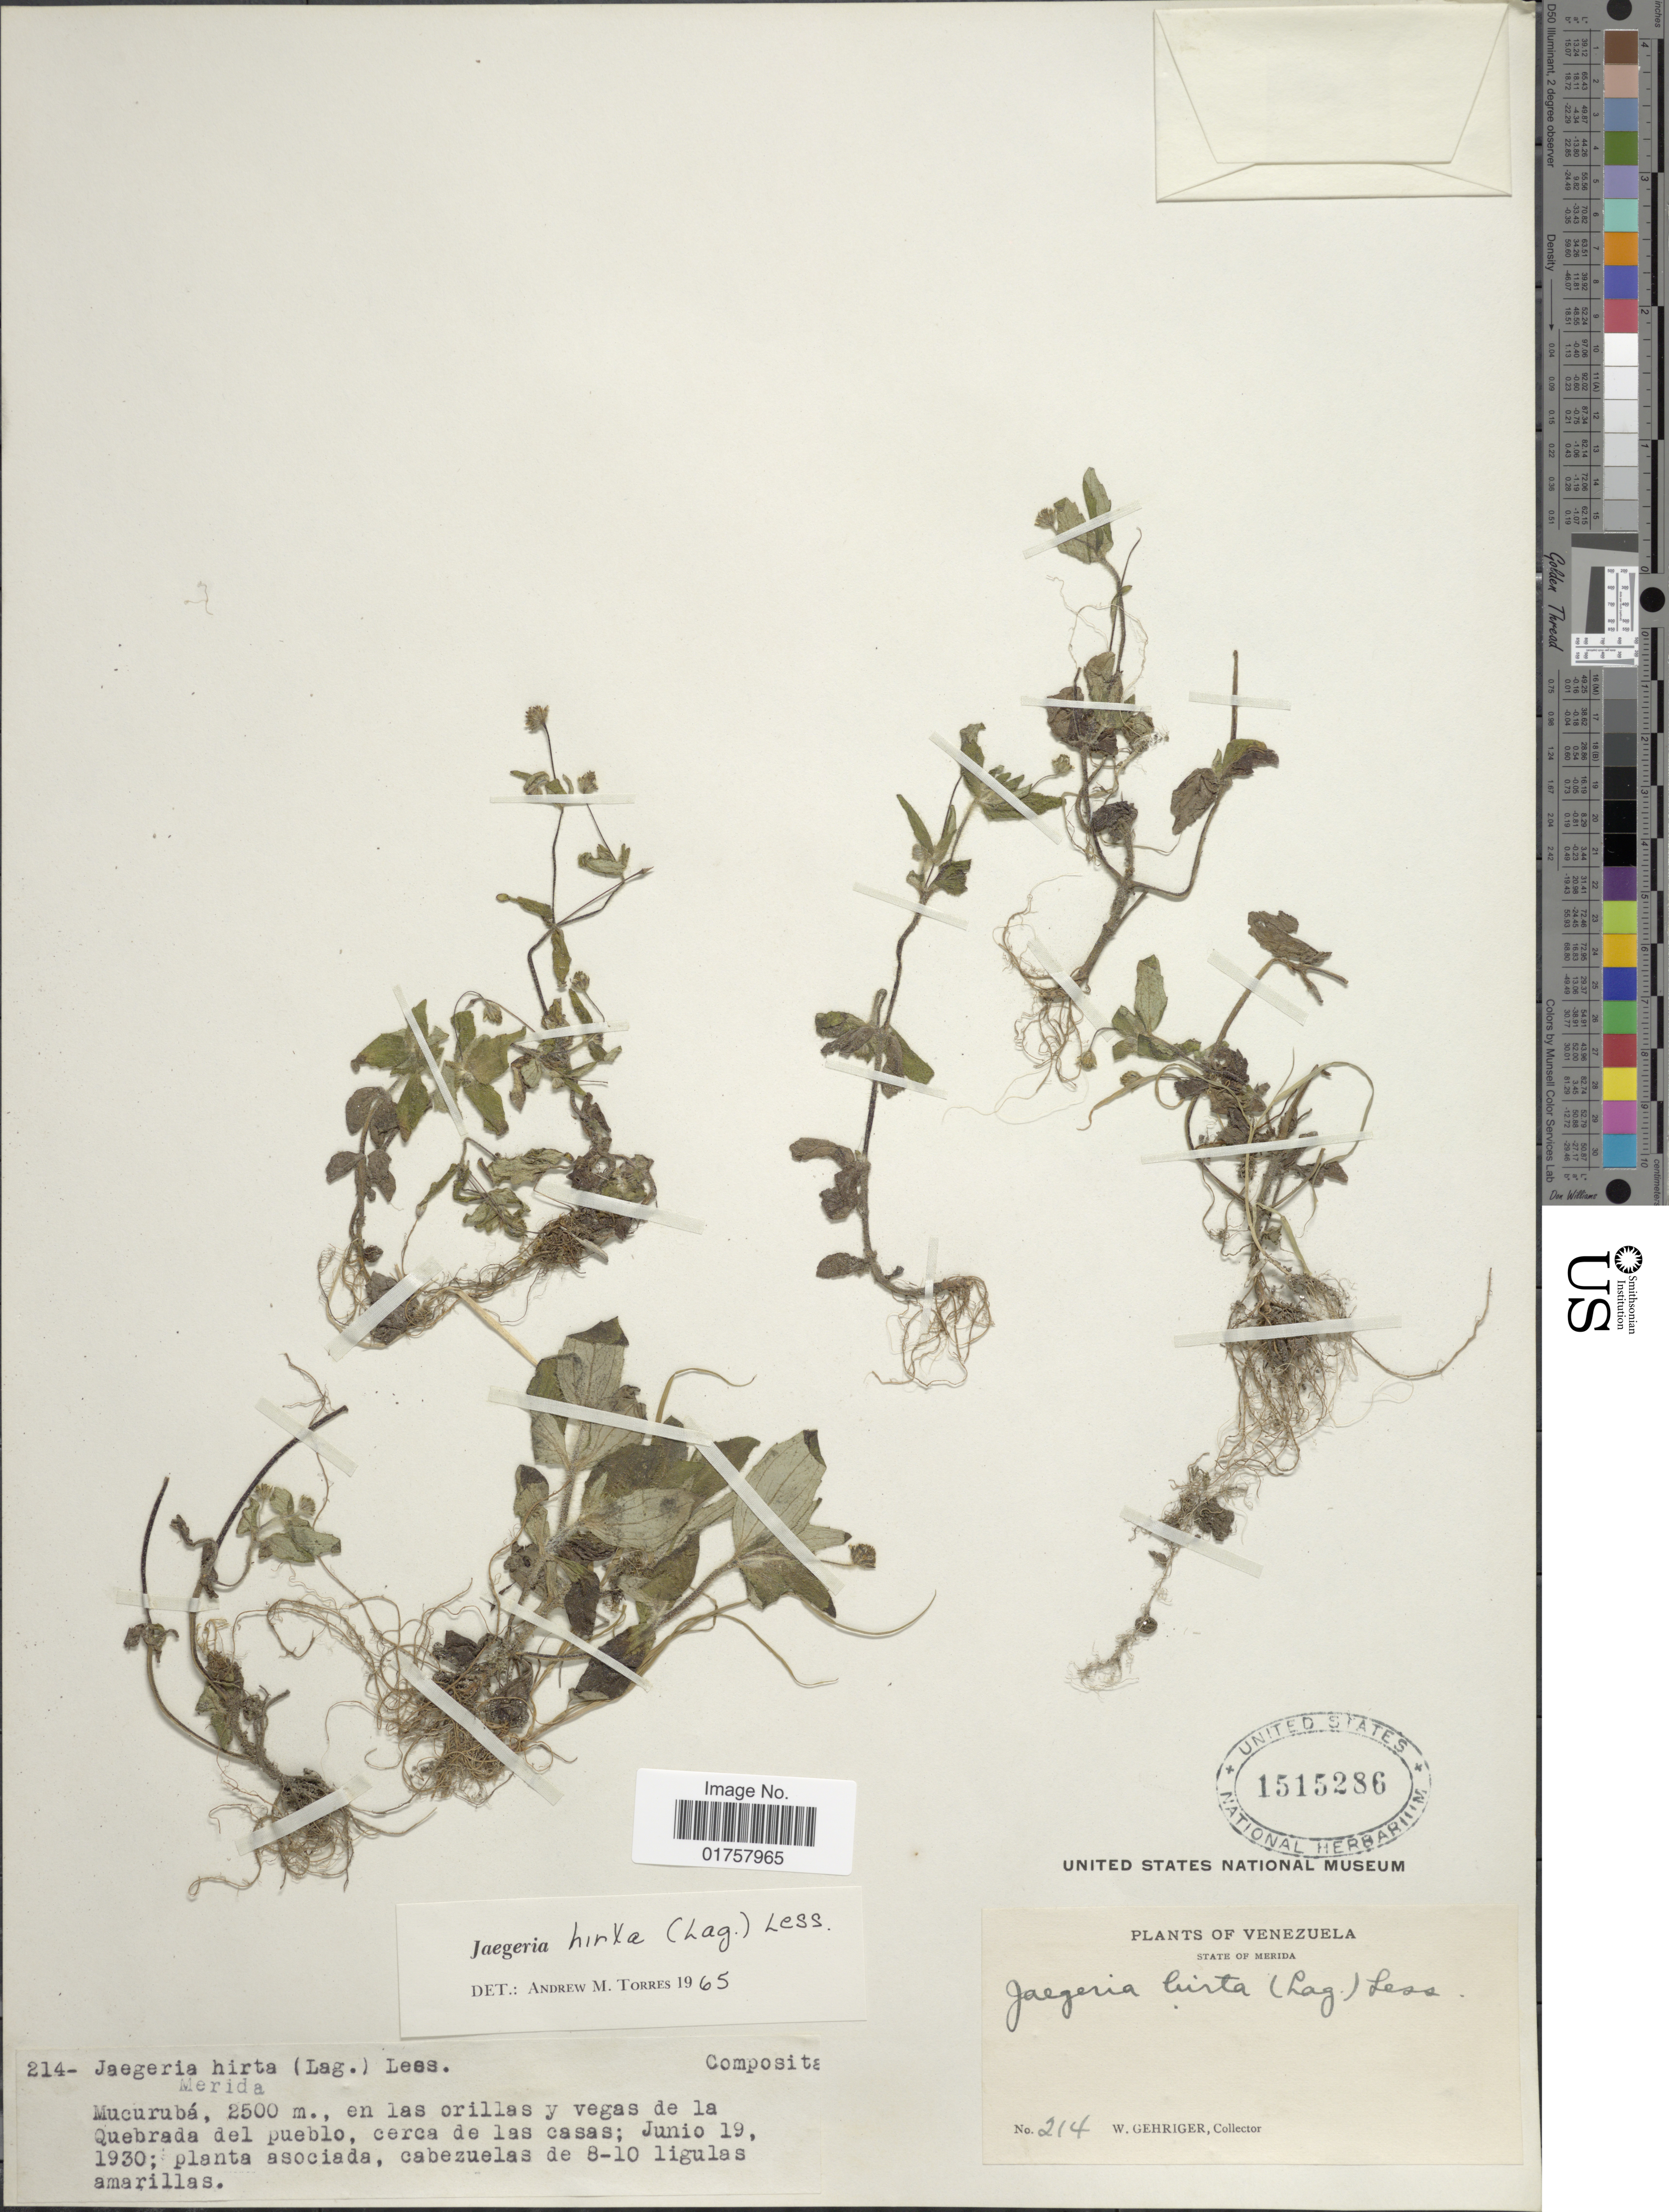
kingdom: Plantae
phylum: Tracheophyta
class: Magnoliopsida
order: Asterales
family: Asteraceae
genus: Jaegeria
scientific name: Jaegeria hirta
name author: (Lag.) Less.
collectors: W. Gehriger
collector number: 214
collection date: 1930-06-19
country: Venezuela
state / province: Mérida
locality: Mucurubá, en las orillas y vegas de la Quebrada del pueblo, cerca de las casas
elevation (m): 2500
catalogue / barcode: US 1515286